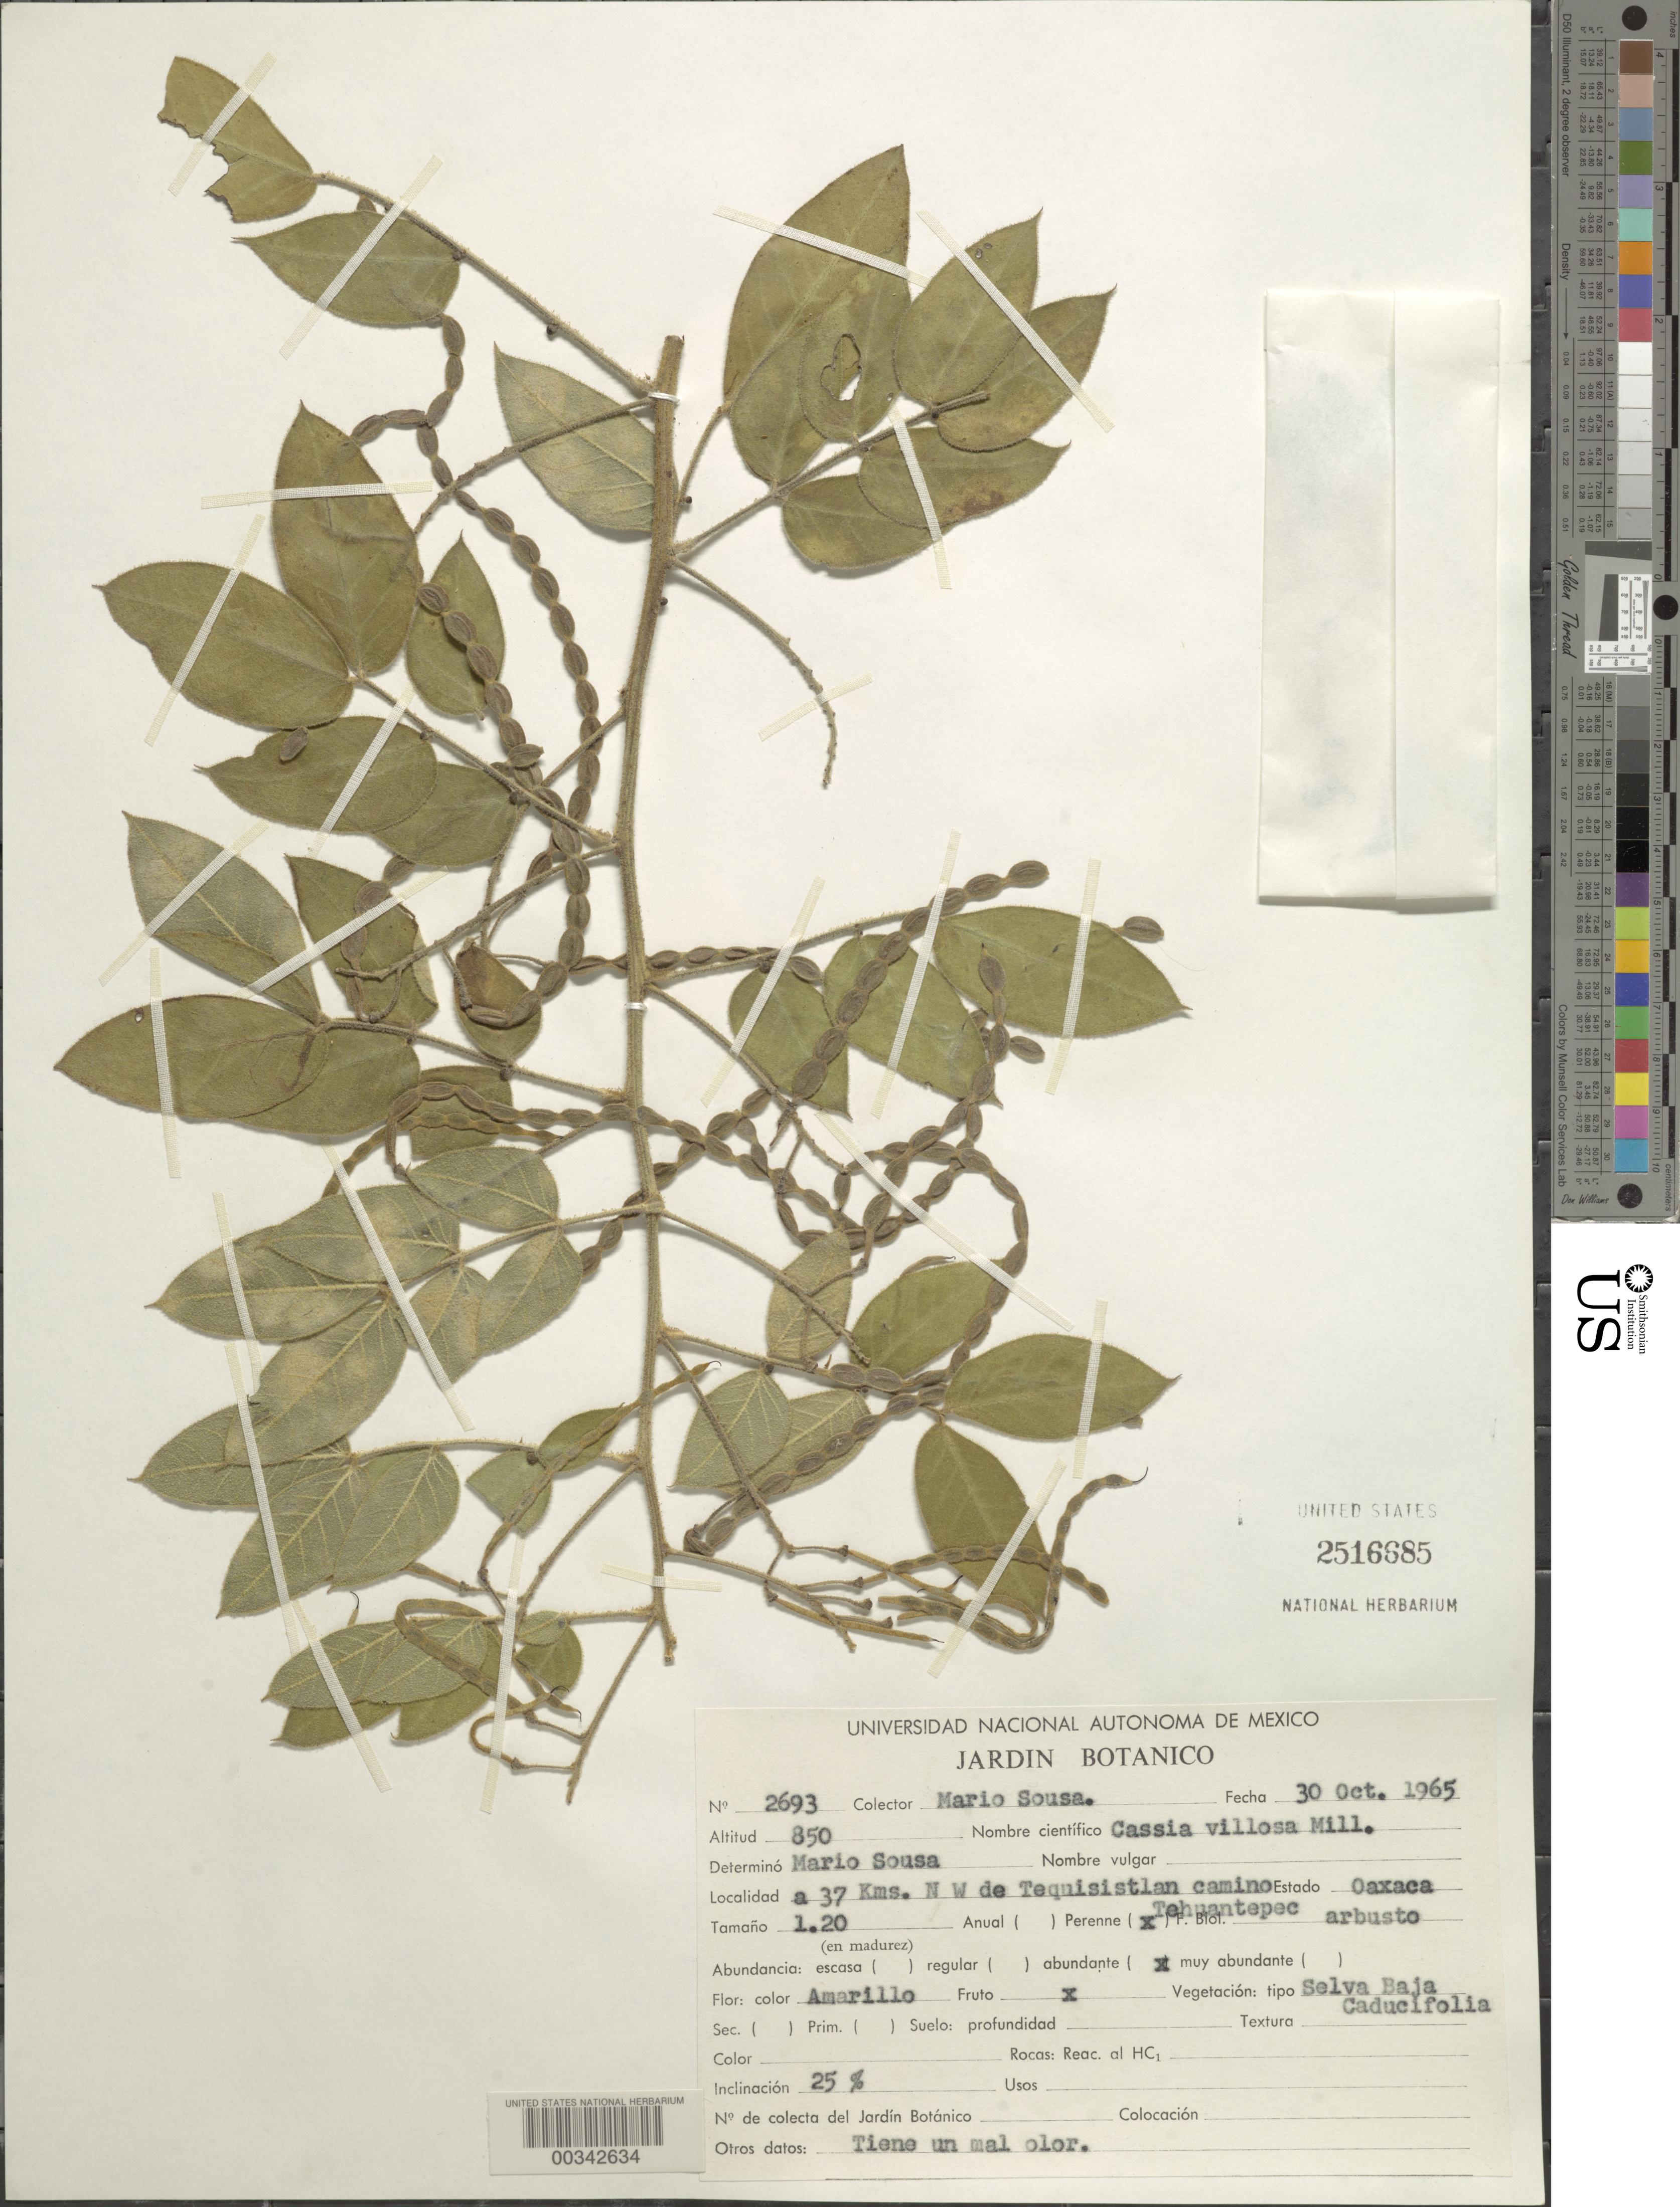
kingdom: Plantae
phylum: Tracheophyta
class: Magnoliopsida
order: Fabales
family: Fabaceae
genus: Senna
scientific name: Senna villosa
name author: (Mill.) H.S. Irwin & Barneby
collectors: M. Sousa S.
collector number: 2693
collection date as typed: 30 Oct 1965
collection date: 1965-10-30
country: Mexico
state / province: Oaxaca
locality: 37 km NW of Tequisistlan road; Tehuantepec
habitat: Forest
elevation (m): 850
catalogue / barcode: US 2516685